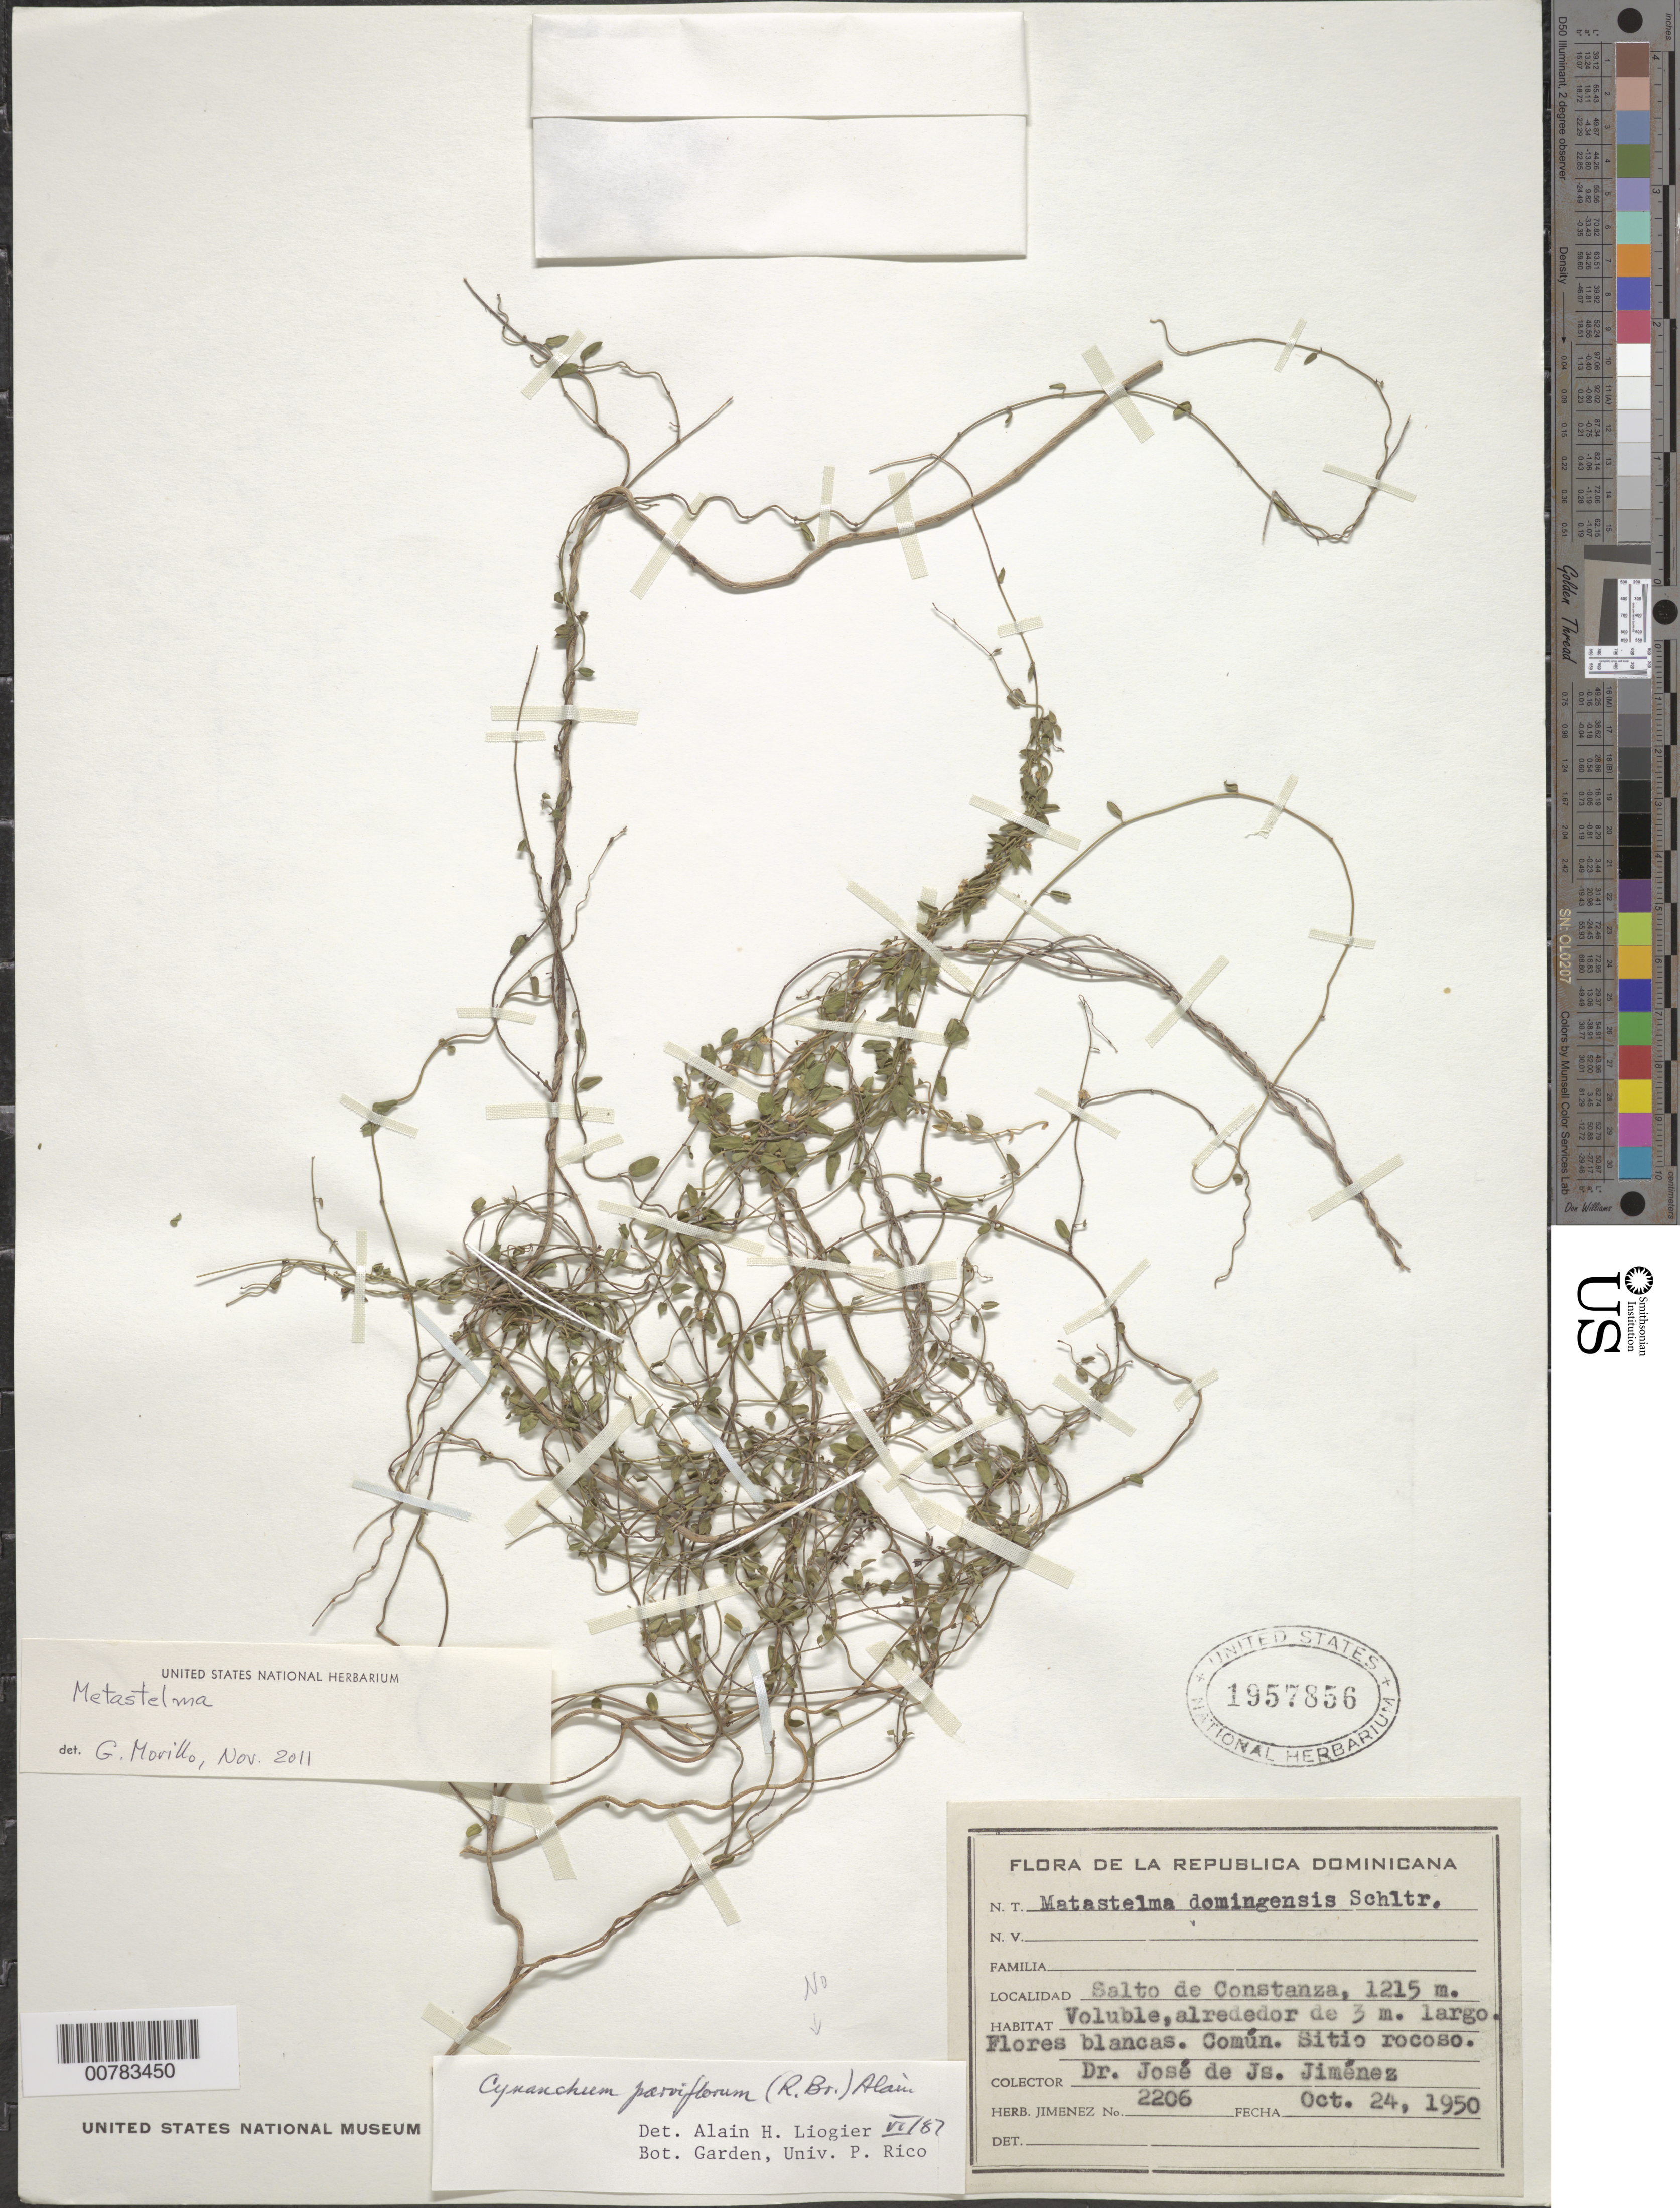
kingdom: Plantae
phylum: Tracheophyta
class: Magnoliopsida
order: Gentianales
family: Apocynaceae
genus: Metastelma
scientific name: Metastelma sp.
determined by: Morillo, G.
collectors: J. J. Jiménez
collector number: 2206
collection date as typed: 24 Oct 1950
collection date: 1950-10-24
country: Dominican Republic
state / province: La Vega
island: Hispaniola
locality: Salto de Constanza.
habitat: Rocky place.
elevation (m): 1215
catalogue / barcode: US 1957856